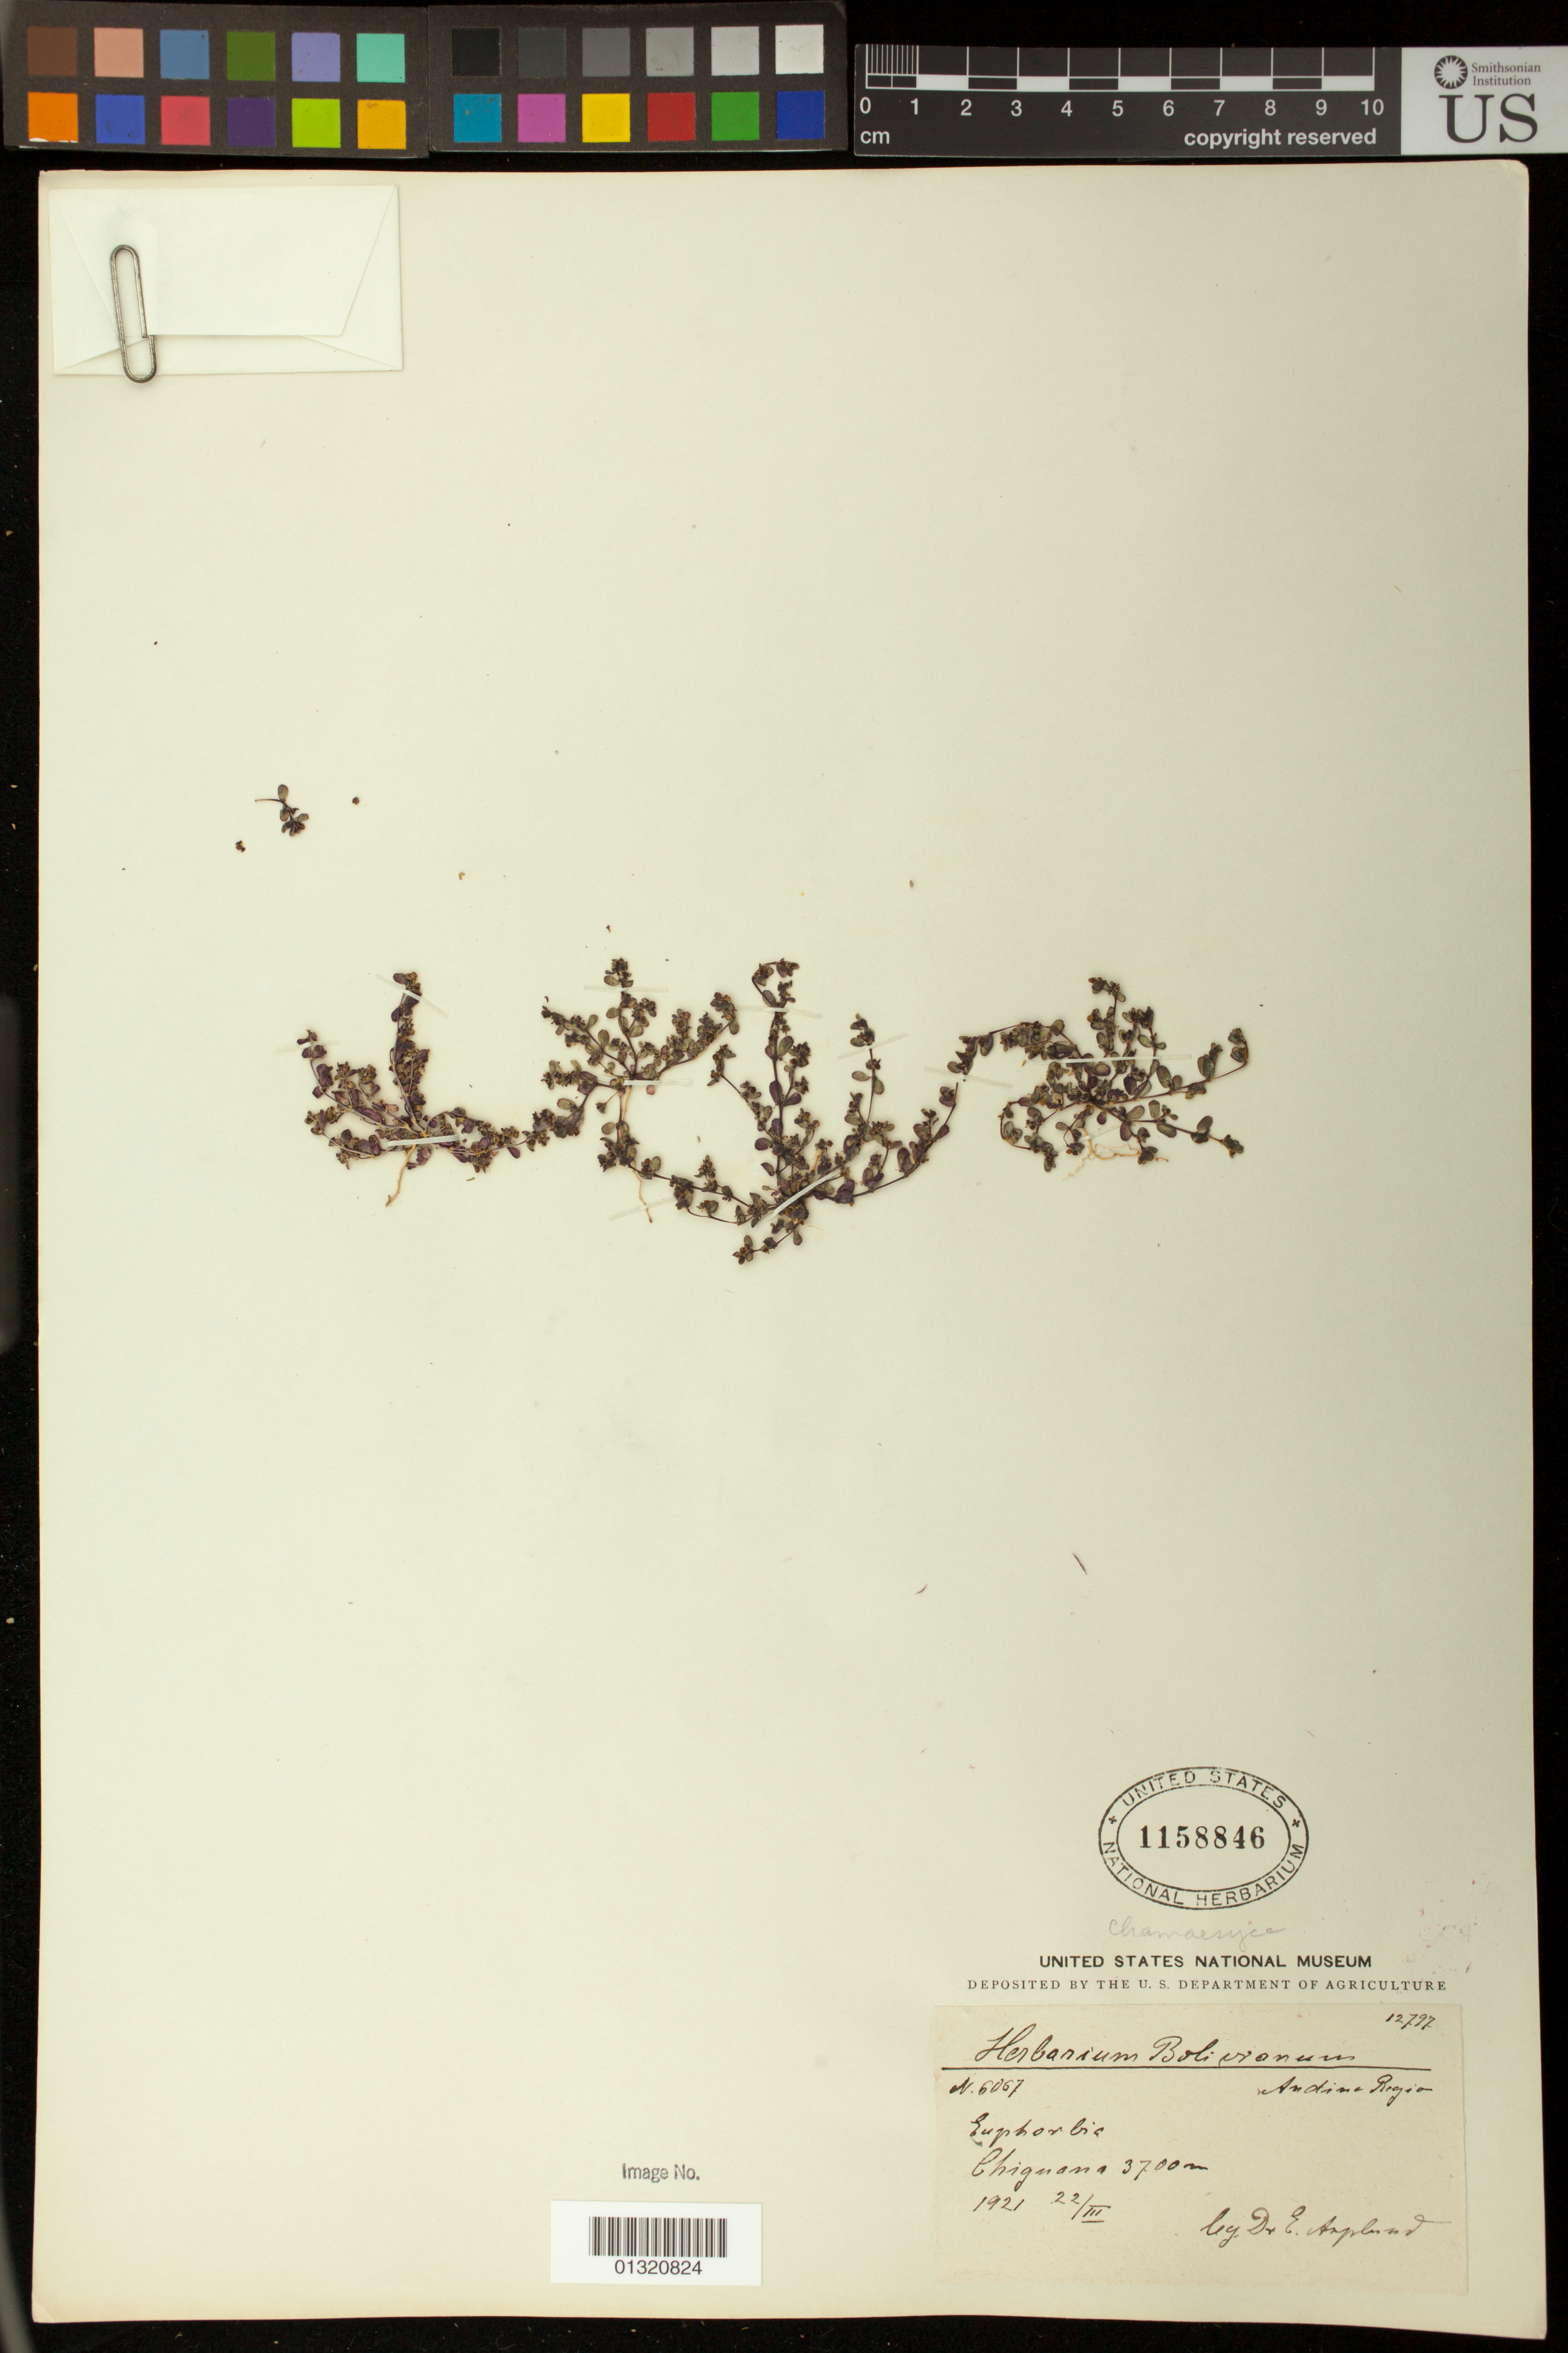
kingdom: Plantae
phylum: Tracheophyta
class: Magnoliopsida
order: Malpighiales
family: Euphorbiaceae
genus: Euphorbia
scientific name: Euphorbia sp.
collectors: E. Asplund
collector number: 6067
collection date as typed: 1921 22/III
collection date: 1921-03-22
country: Bolivia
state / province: Potosi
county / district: Nor Lipez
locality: Chiguana, Andine Region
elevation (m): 3700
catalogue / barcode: US 1158846